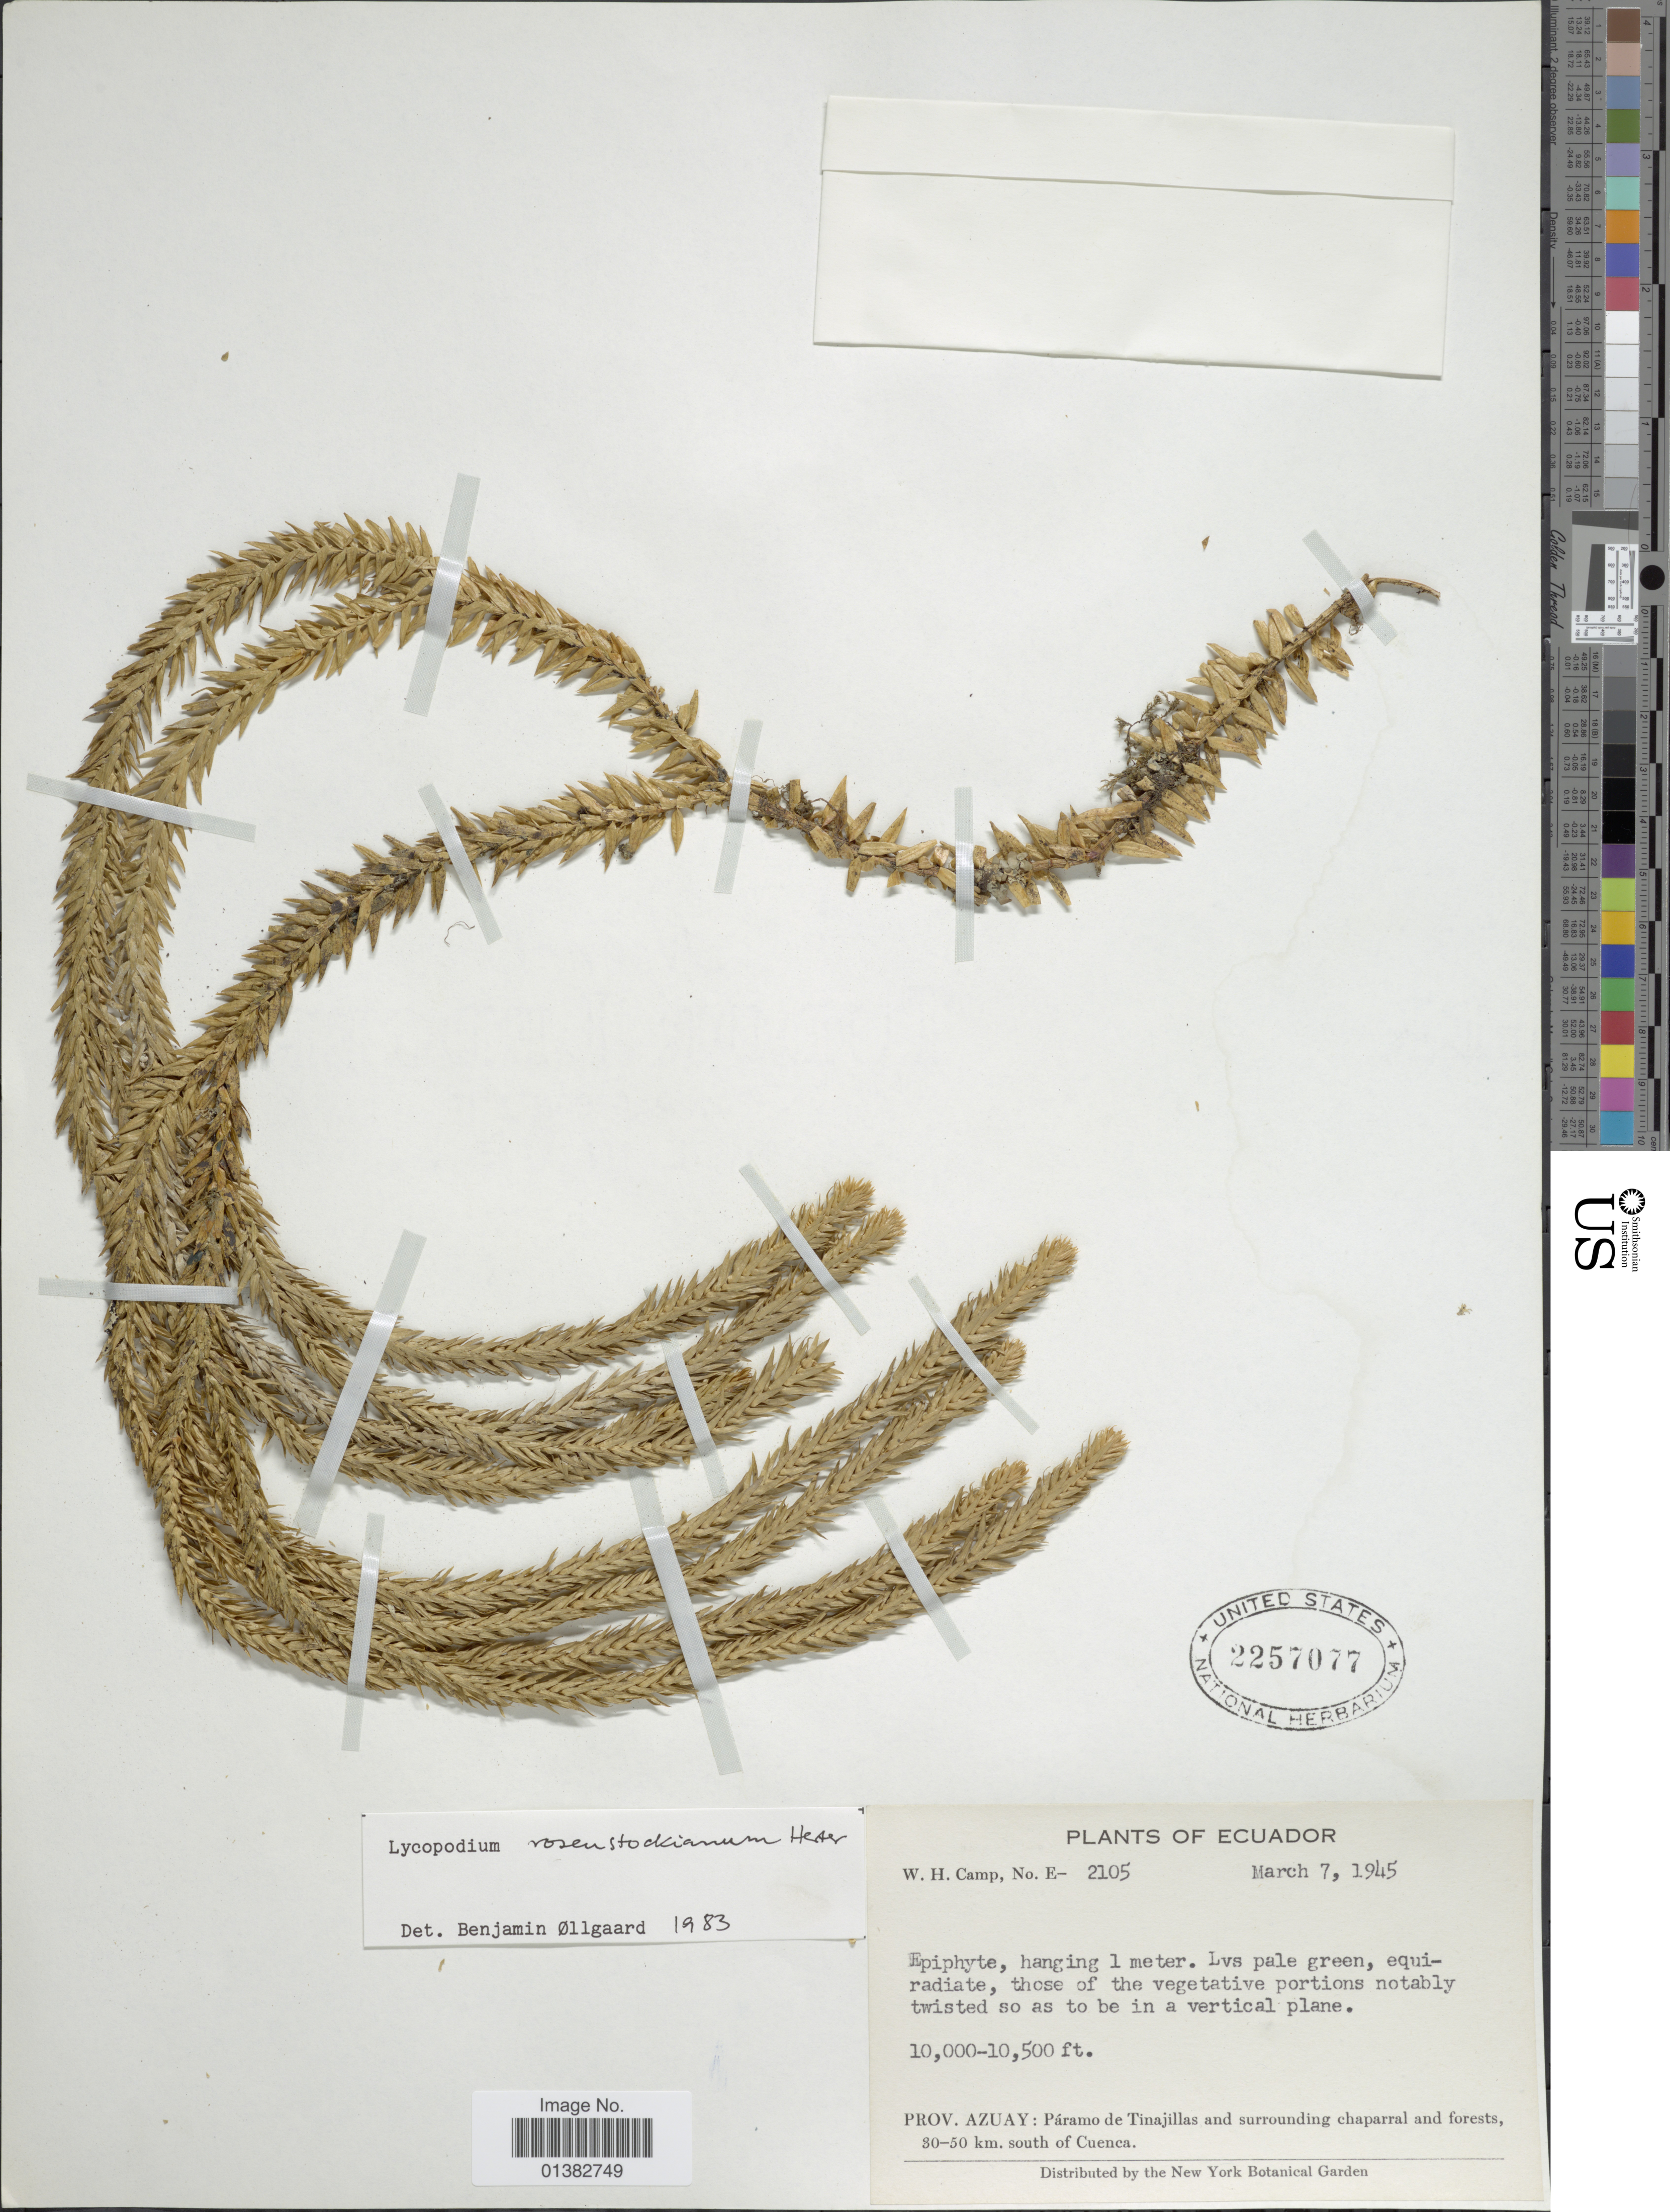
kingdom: Plantae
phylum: Tracheophyta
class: Lycopodiopsida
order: Lycopodiales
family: Lycopodiaceae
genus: Phlegmariurus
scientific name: Phlegmariurus rosenstockianus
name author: (Herter) B. Øllg.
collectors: W. H. Camp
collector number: E-2105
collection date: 1945-03-07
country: Ecuador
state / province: Azuay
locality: Páramo de Tinajillas and surrounding chaparral and forests, 30-50 km. south of Cuenca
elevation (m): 3048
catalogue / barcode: US 2257077